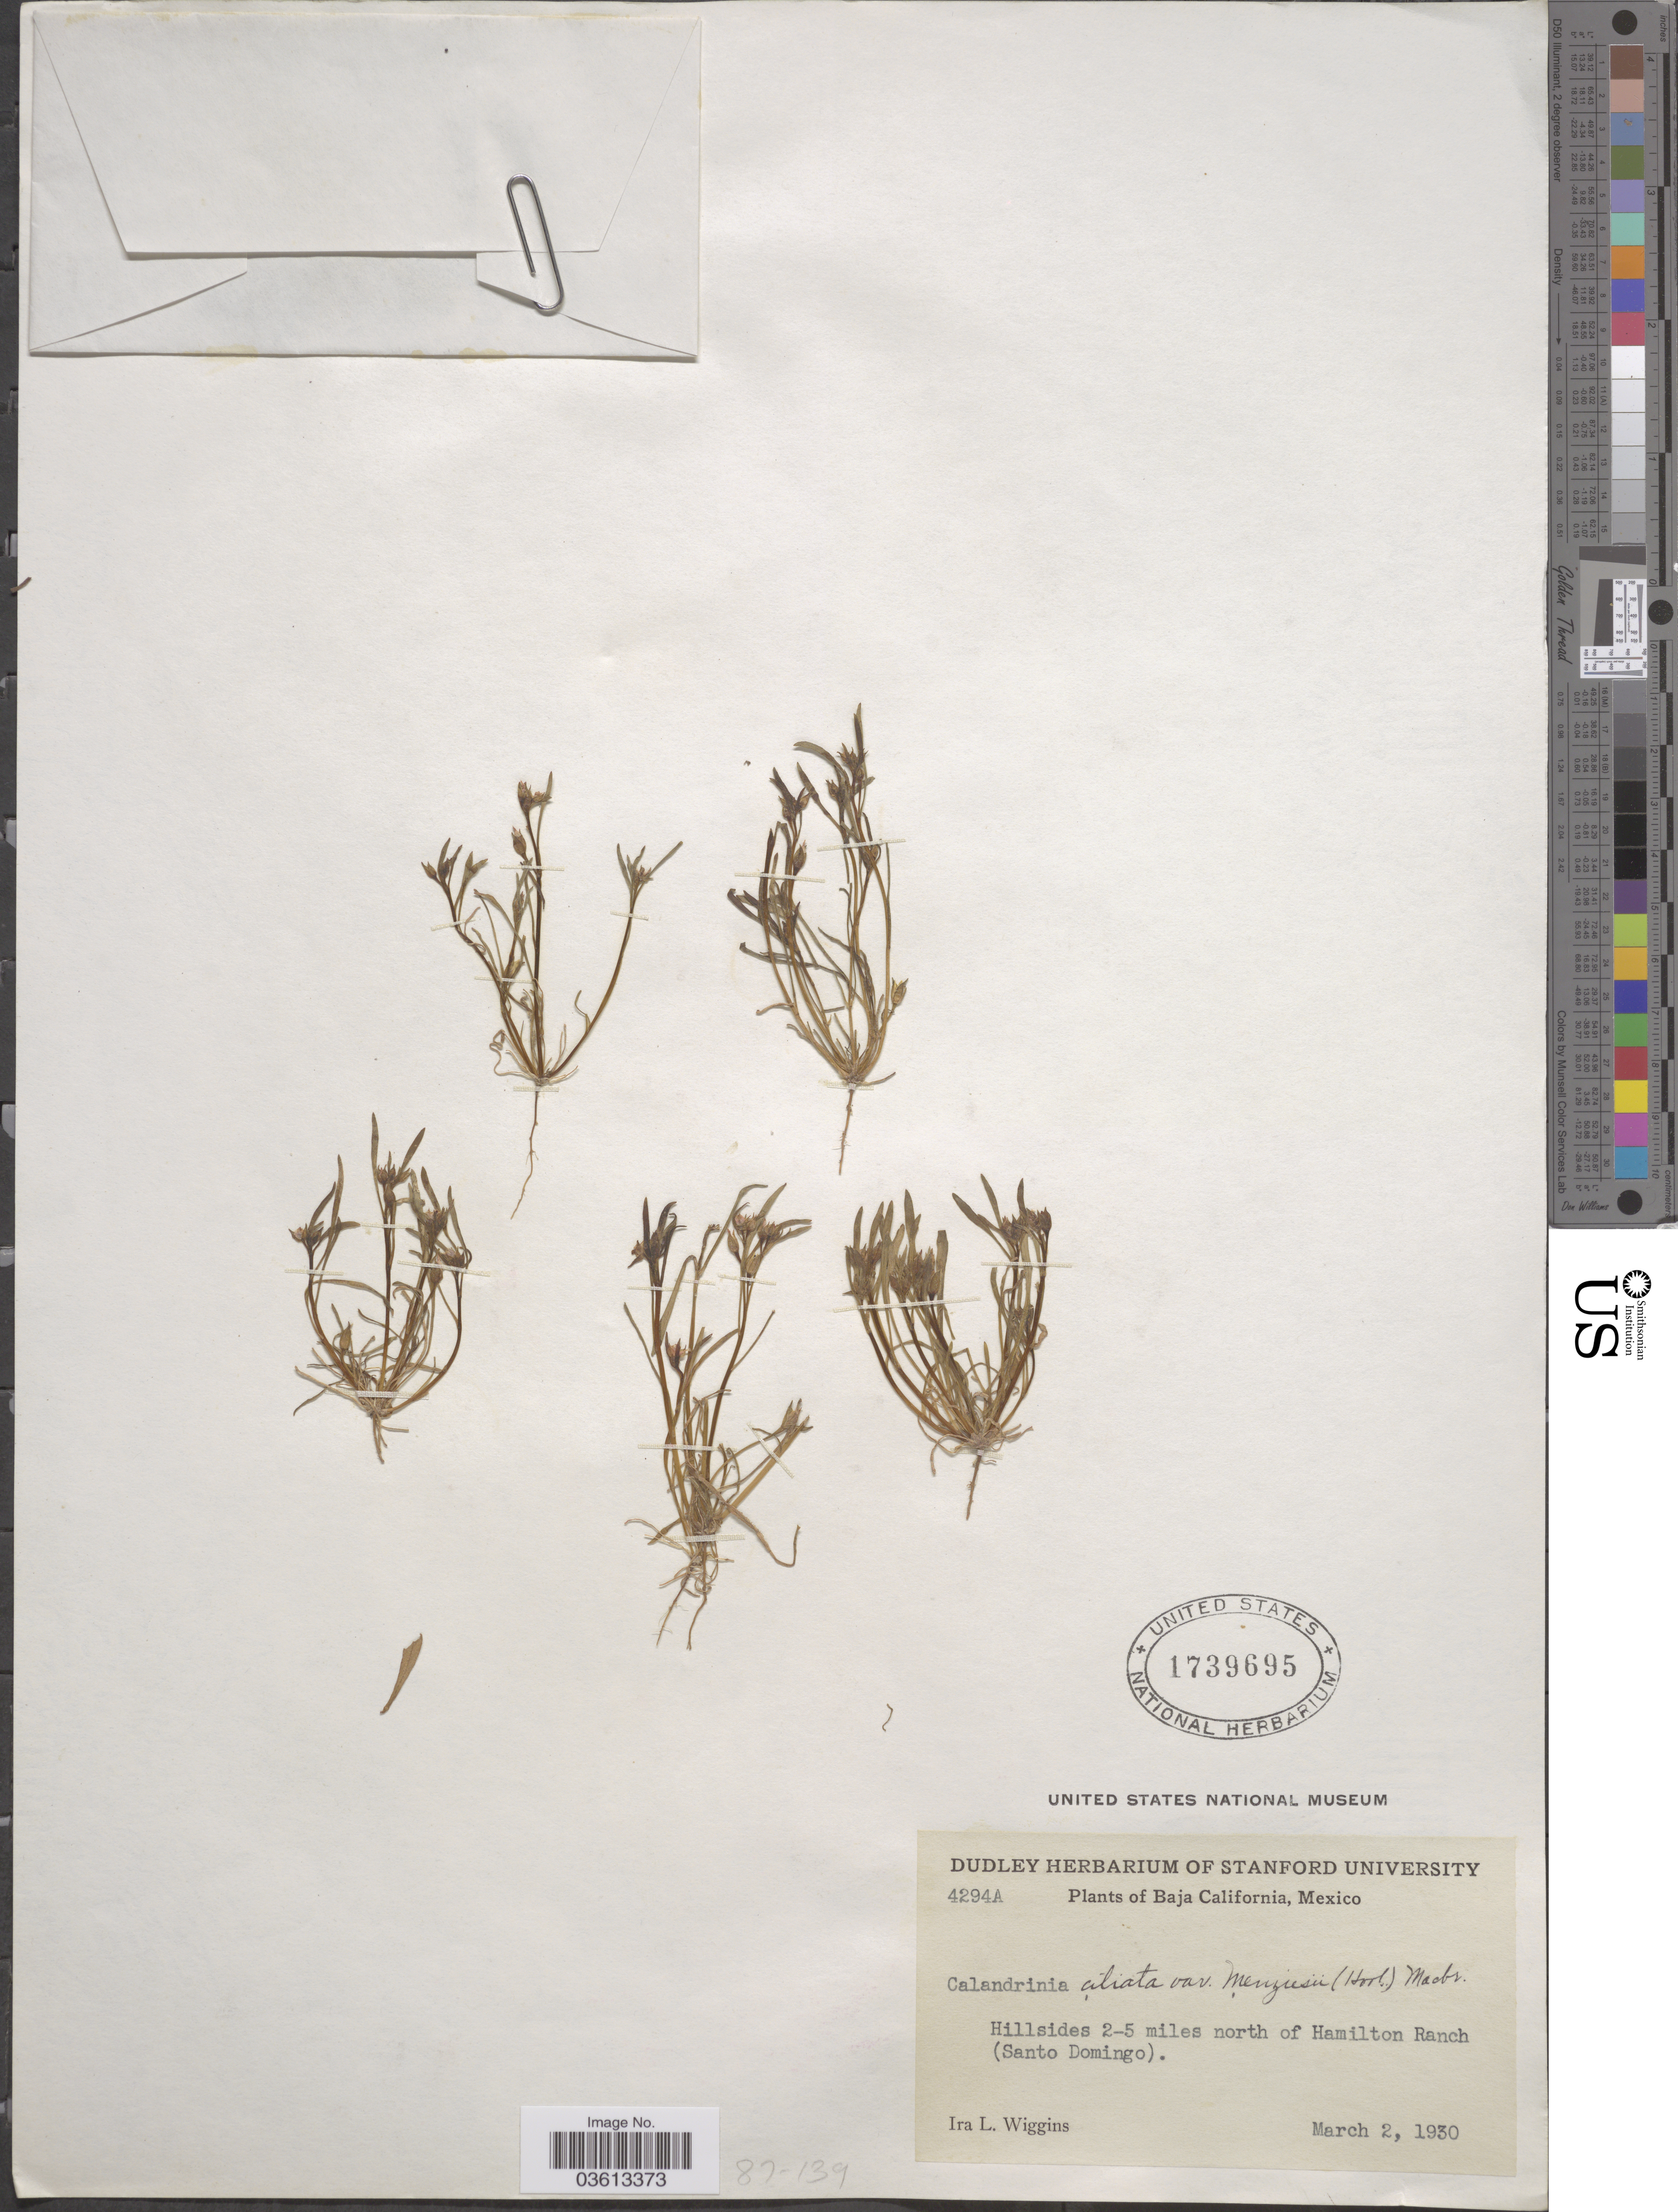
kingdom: Plantae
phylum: Tracheophyta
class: Magnoliopsida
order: Caryophyllales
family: Montiaceae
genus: Calandrinia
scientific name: Calandrinia ciliata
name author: (Ruiz & Pav.) DC.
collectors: I. L. Wiggins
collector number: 4294A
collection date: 1930-03-02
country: Mexico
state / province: Baja California Norte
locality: Hillsides 2-5 miles north of Hamilton Ranch (Santo Domingo).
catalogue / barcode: US 1739695